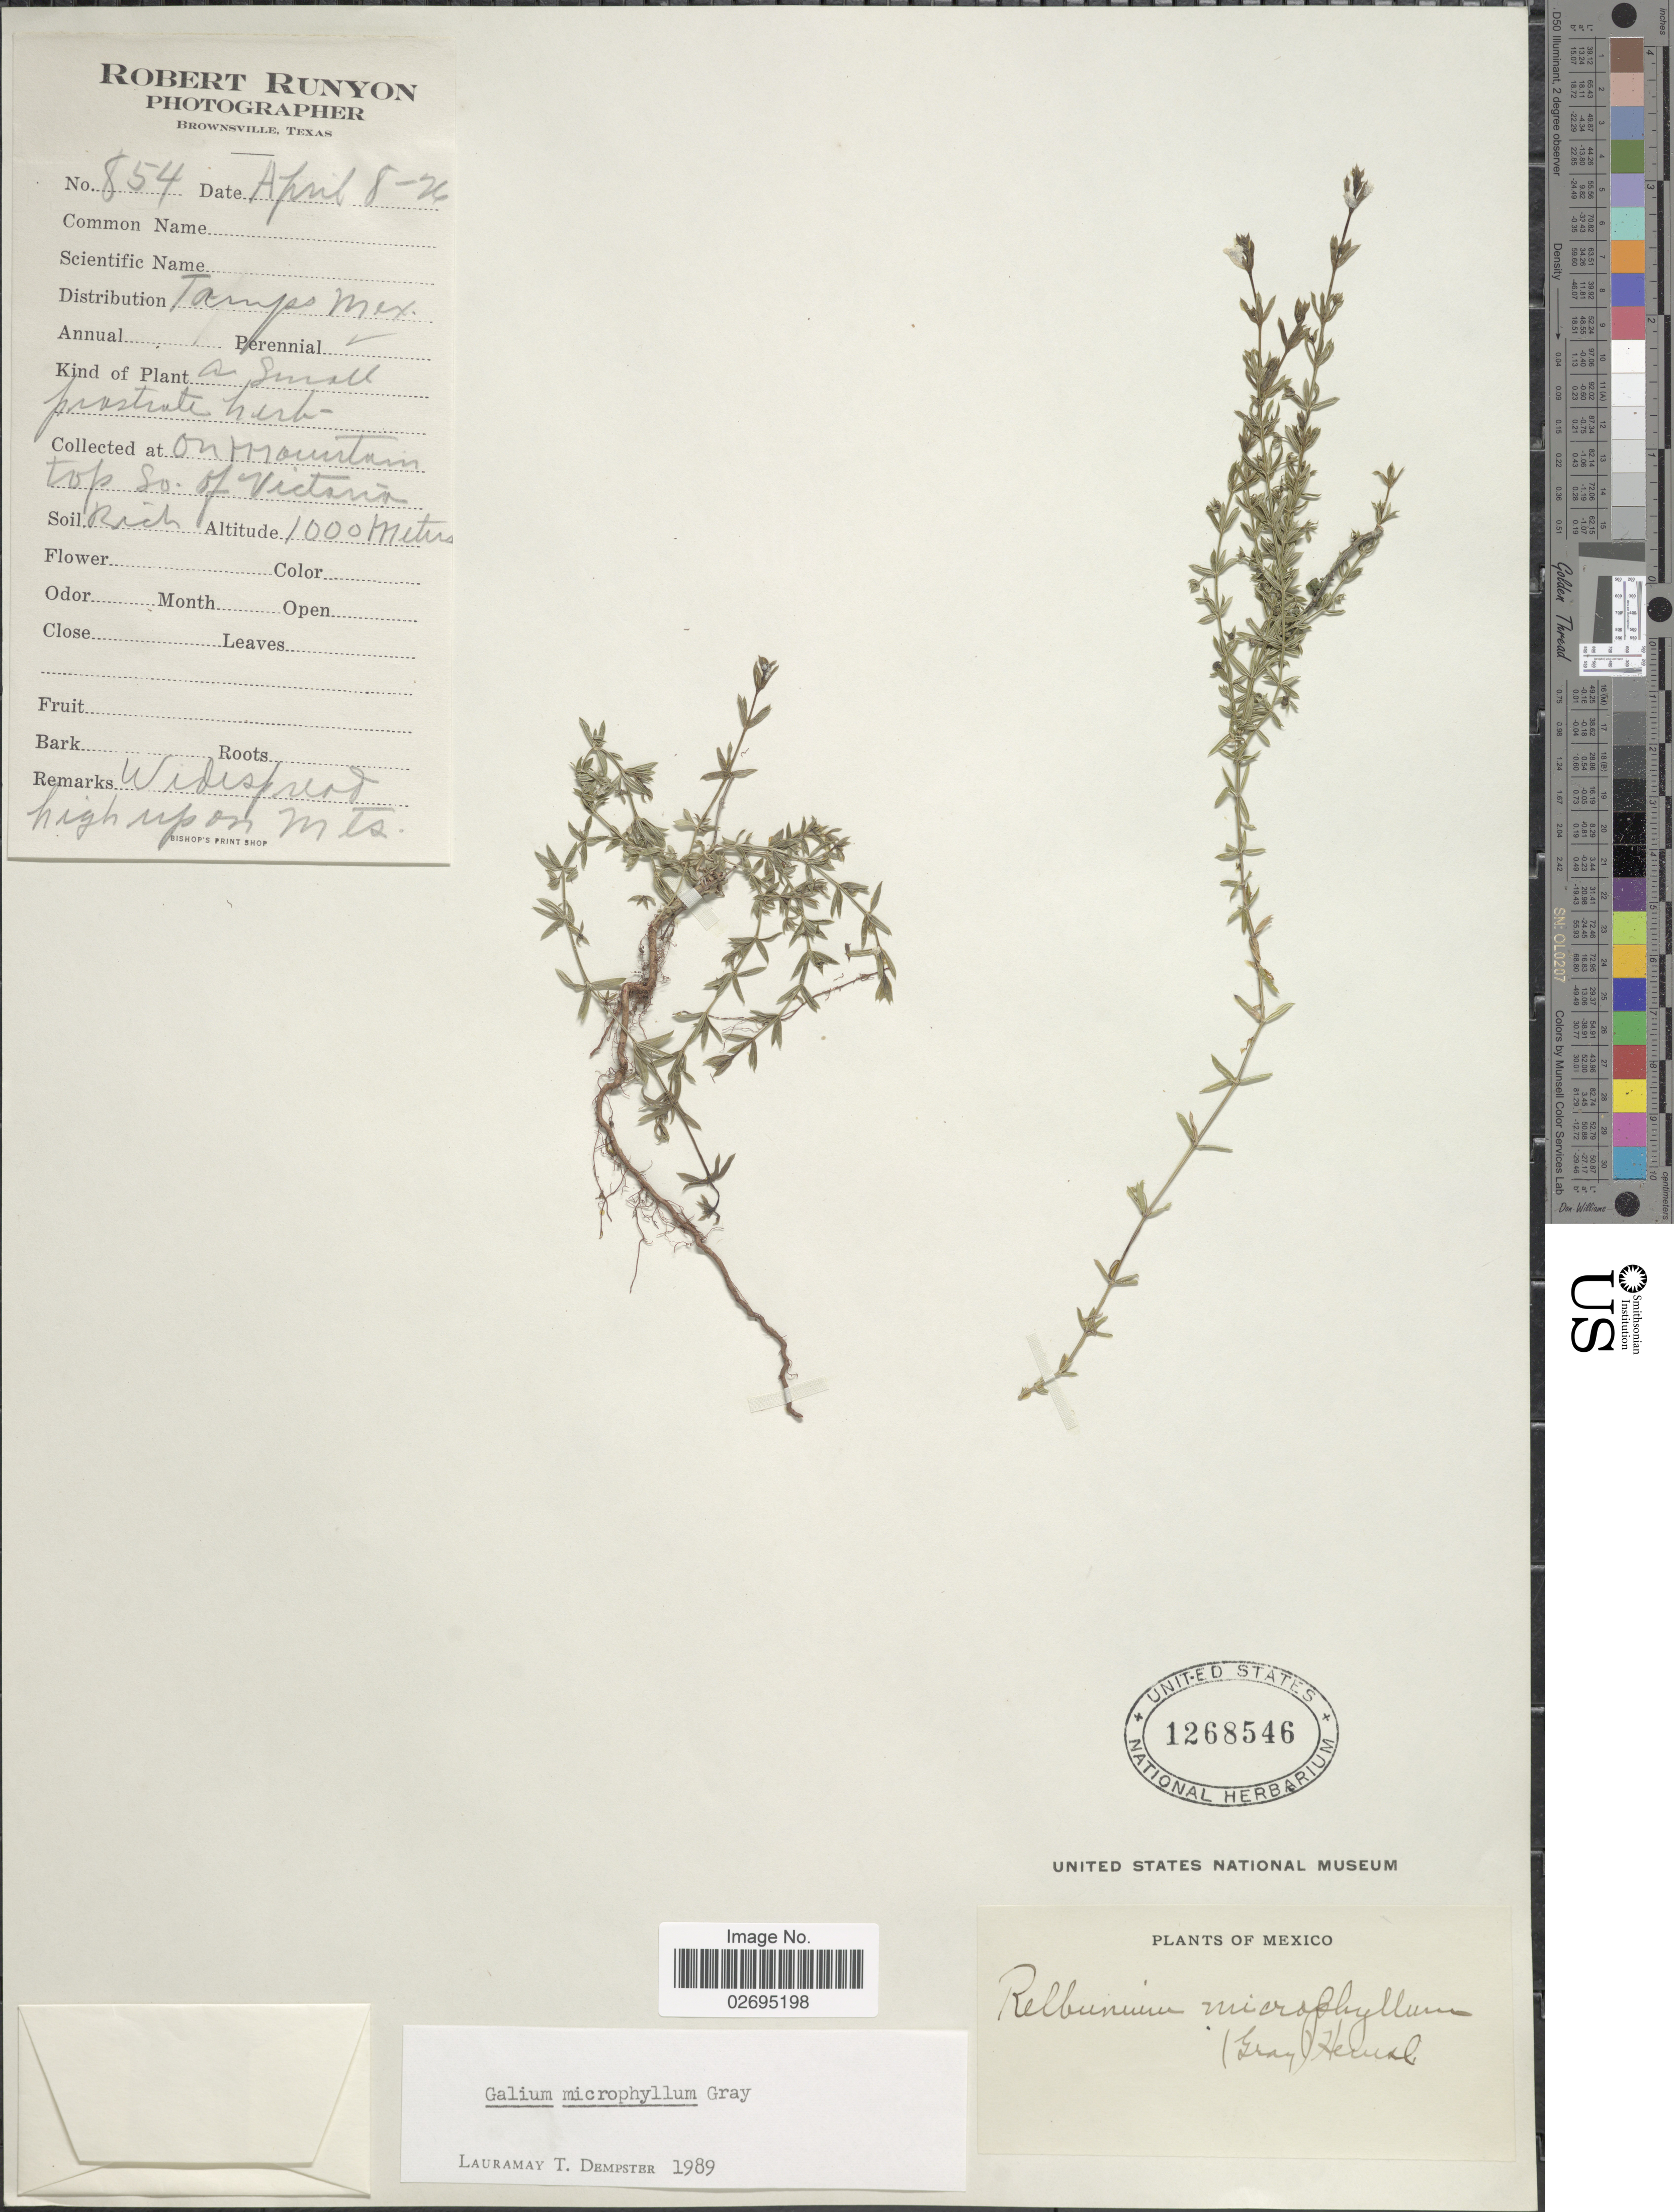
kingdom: Plantae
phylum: Tracheophyta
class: Magnoliopsida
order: Gentianales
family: Rubiaceae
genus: Galium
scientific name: Galium microphyllum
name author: A. Gray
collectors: R. Runyon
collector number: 854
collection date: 1926-04-08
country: Mexico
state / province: Tamaulipas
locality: On mountain top So. of Victoria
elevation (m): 1000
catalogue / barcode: US 1268546